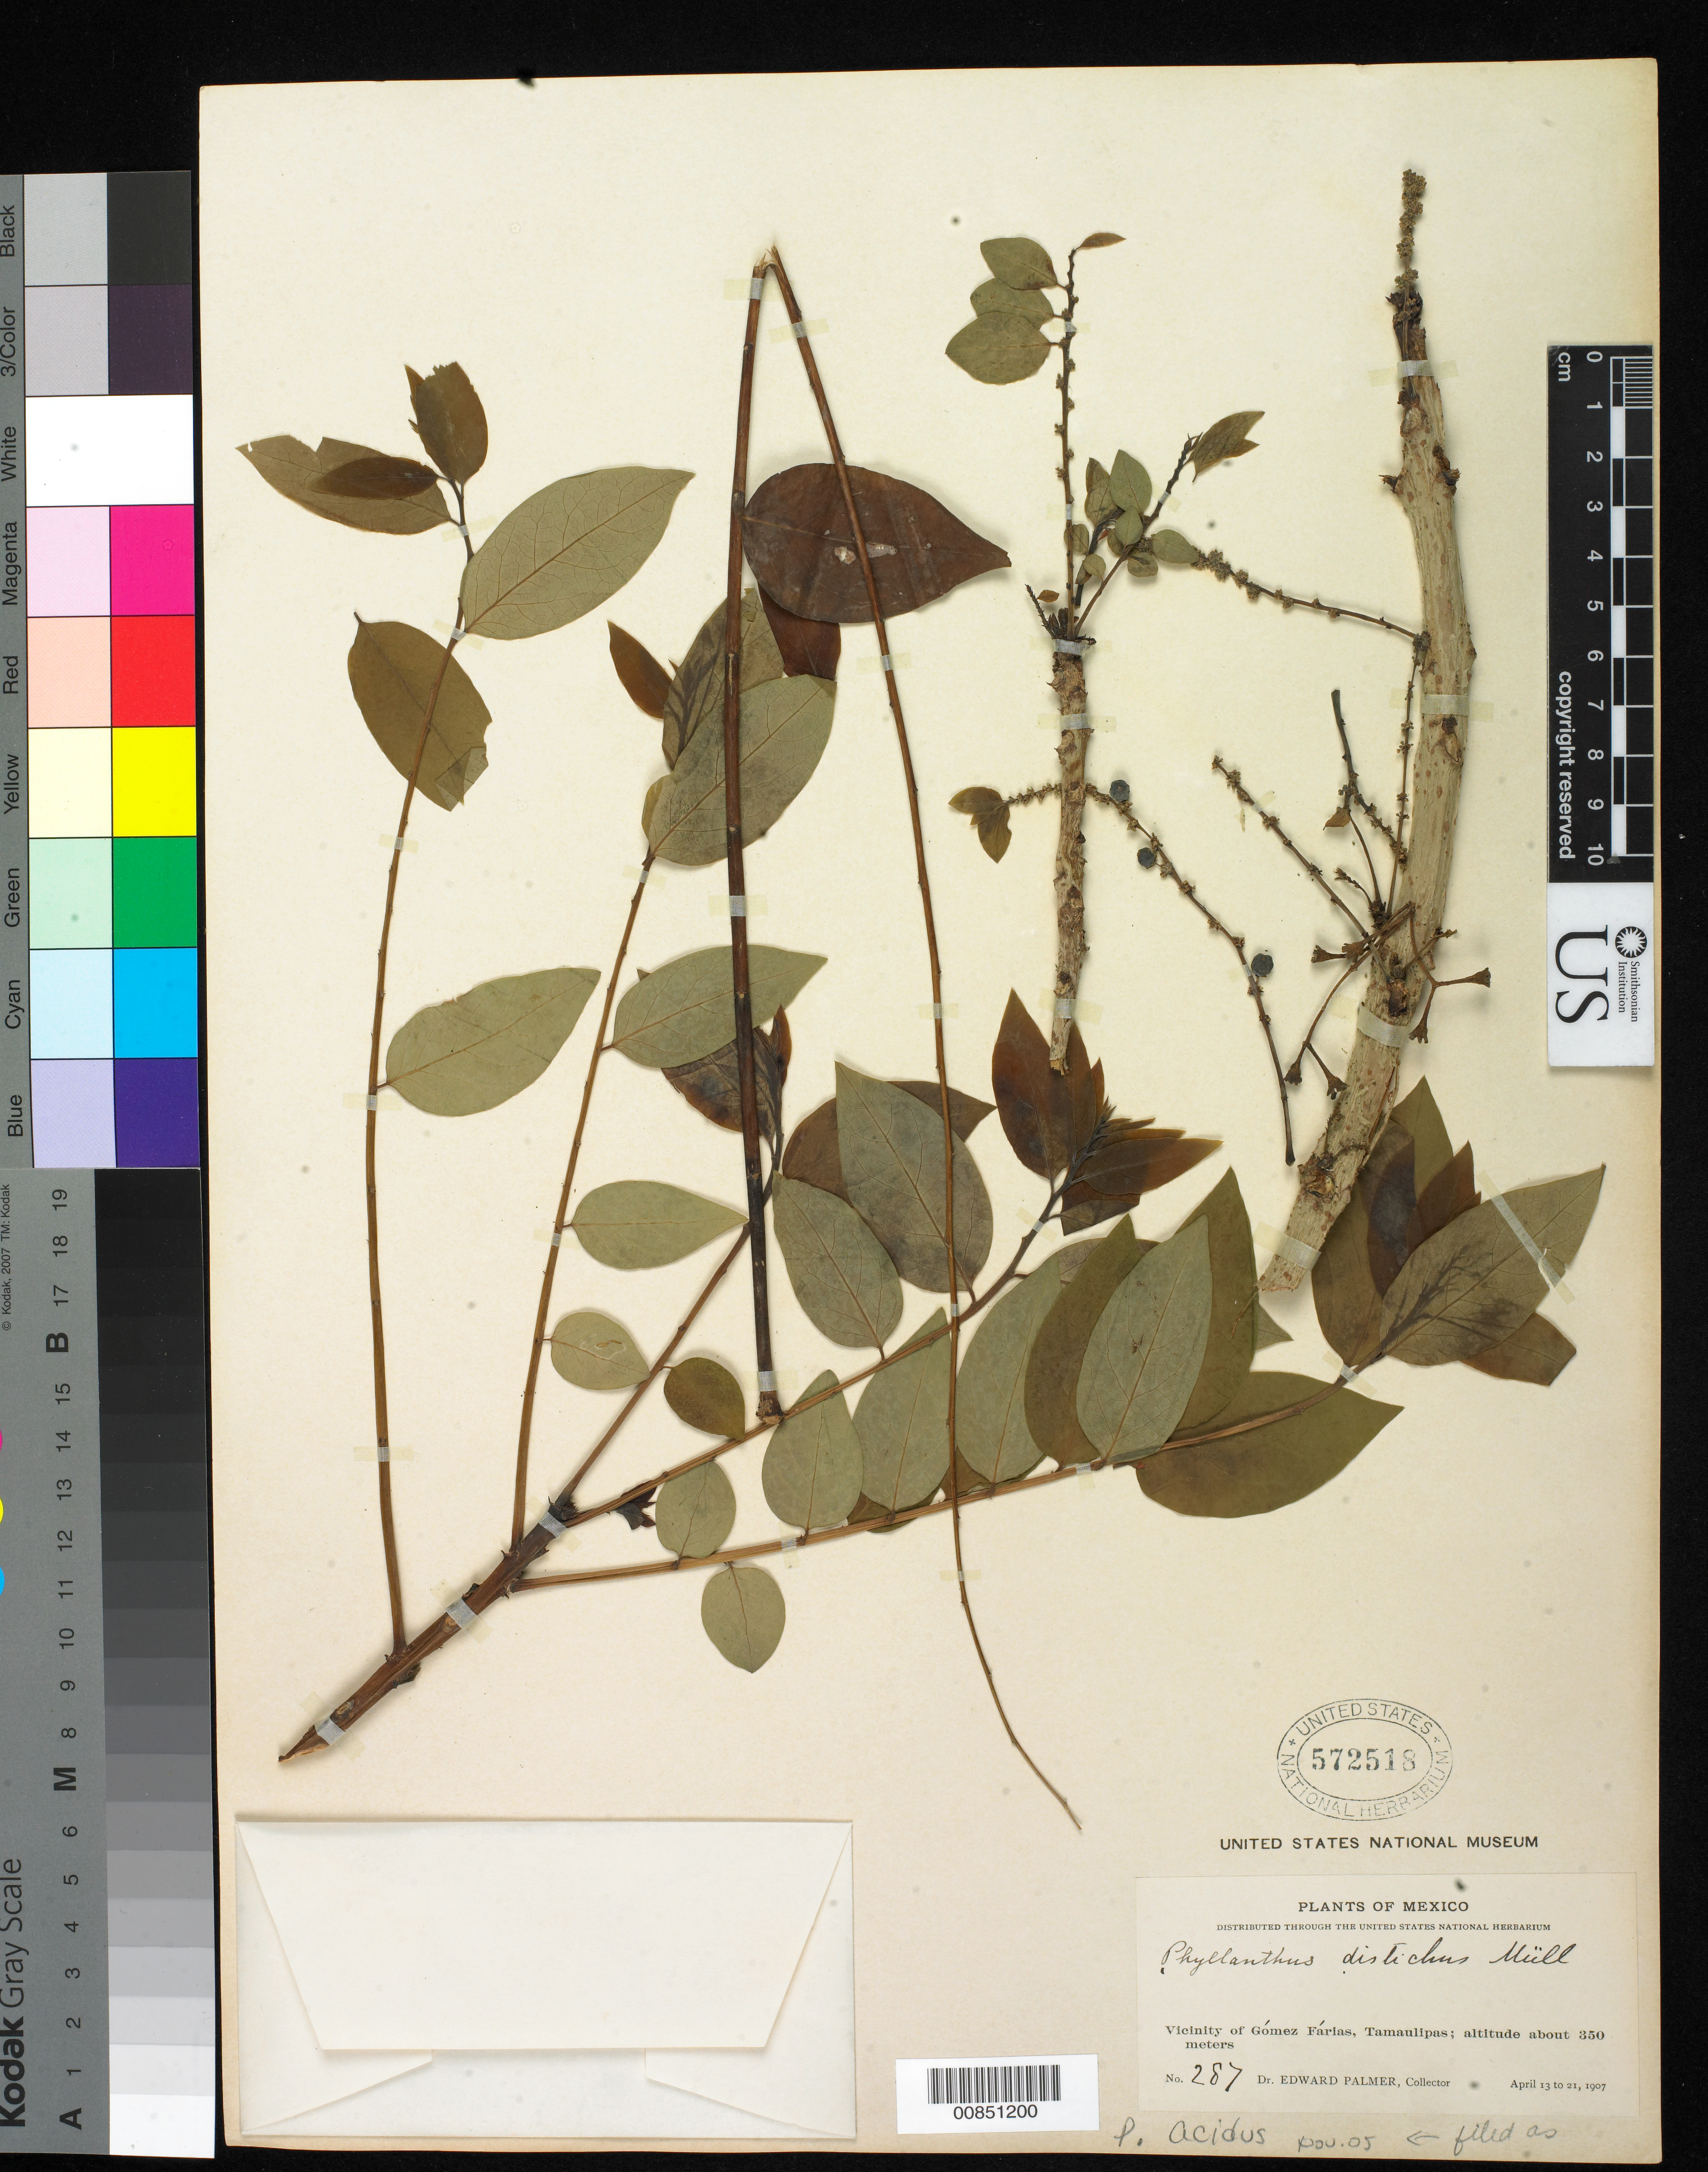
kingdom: Plantae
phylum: Tracheophyta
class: Magnoliopsida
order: Malpighiales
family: Phyllanthaceae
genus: Phyllanthus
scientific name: Phyllanthus acidus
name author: (L.) Skeels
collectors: E. Palmer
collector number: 287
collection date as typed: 13 Apr 1907 to 21 Apr 1907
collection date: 1907-04-13/1907-04-21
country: Mexico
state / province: Tamaulipas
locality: Vicinity of Gómez Farias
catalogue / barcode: US 572518